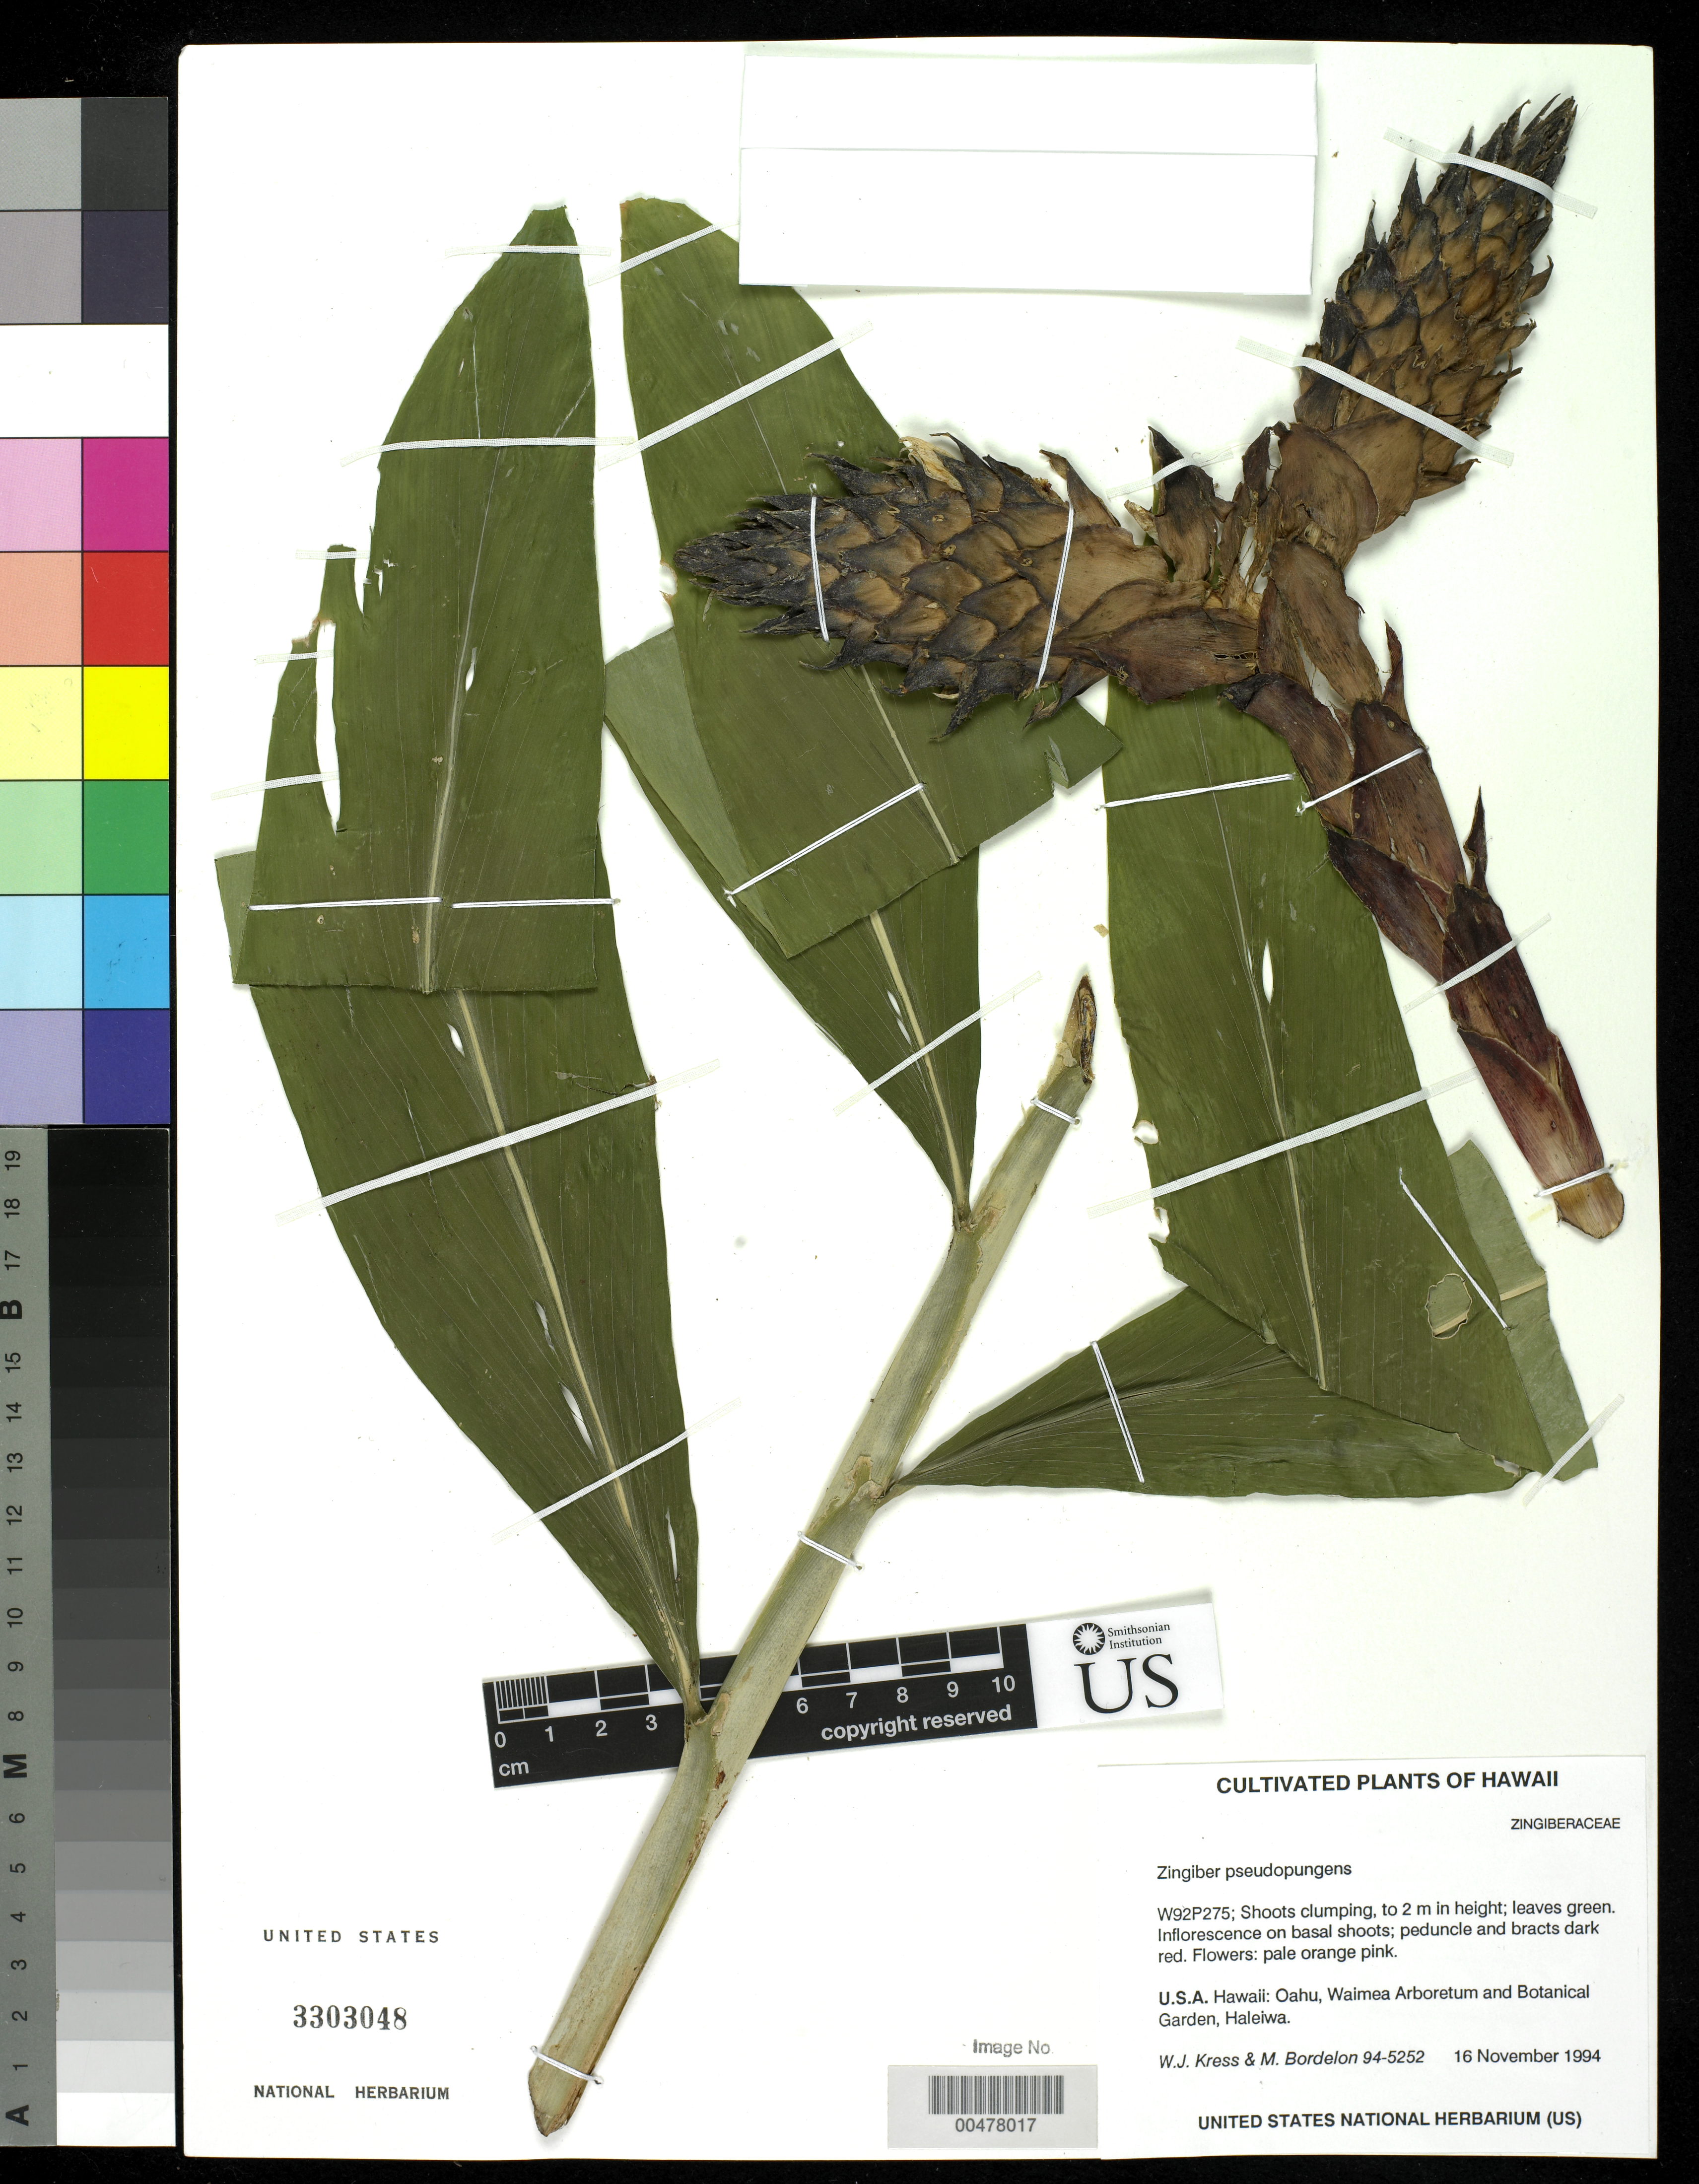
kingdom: Plantae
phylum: Tracheophyta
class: Liliopsida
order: Zingiberales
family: Zingiberaceae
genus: Zingiber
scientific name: Zingiber pseudopungens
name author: R.M. Sm.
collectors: W. J. Kress & M. Bordelon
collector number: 94-5252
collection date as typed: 16 Nov 1994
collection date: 1994-11-16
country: United States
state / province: Hawaii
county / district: Honolulu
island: Oahu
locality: Waimea Arboretum and Botanical Garden, Haleiwa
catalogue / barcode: US 3303048